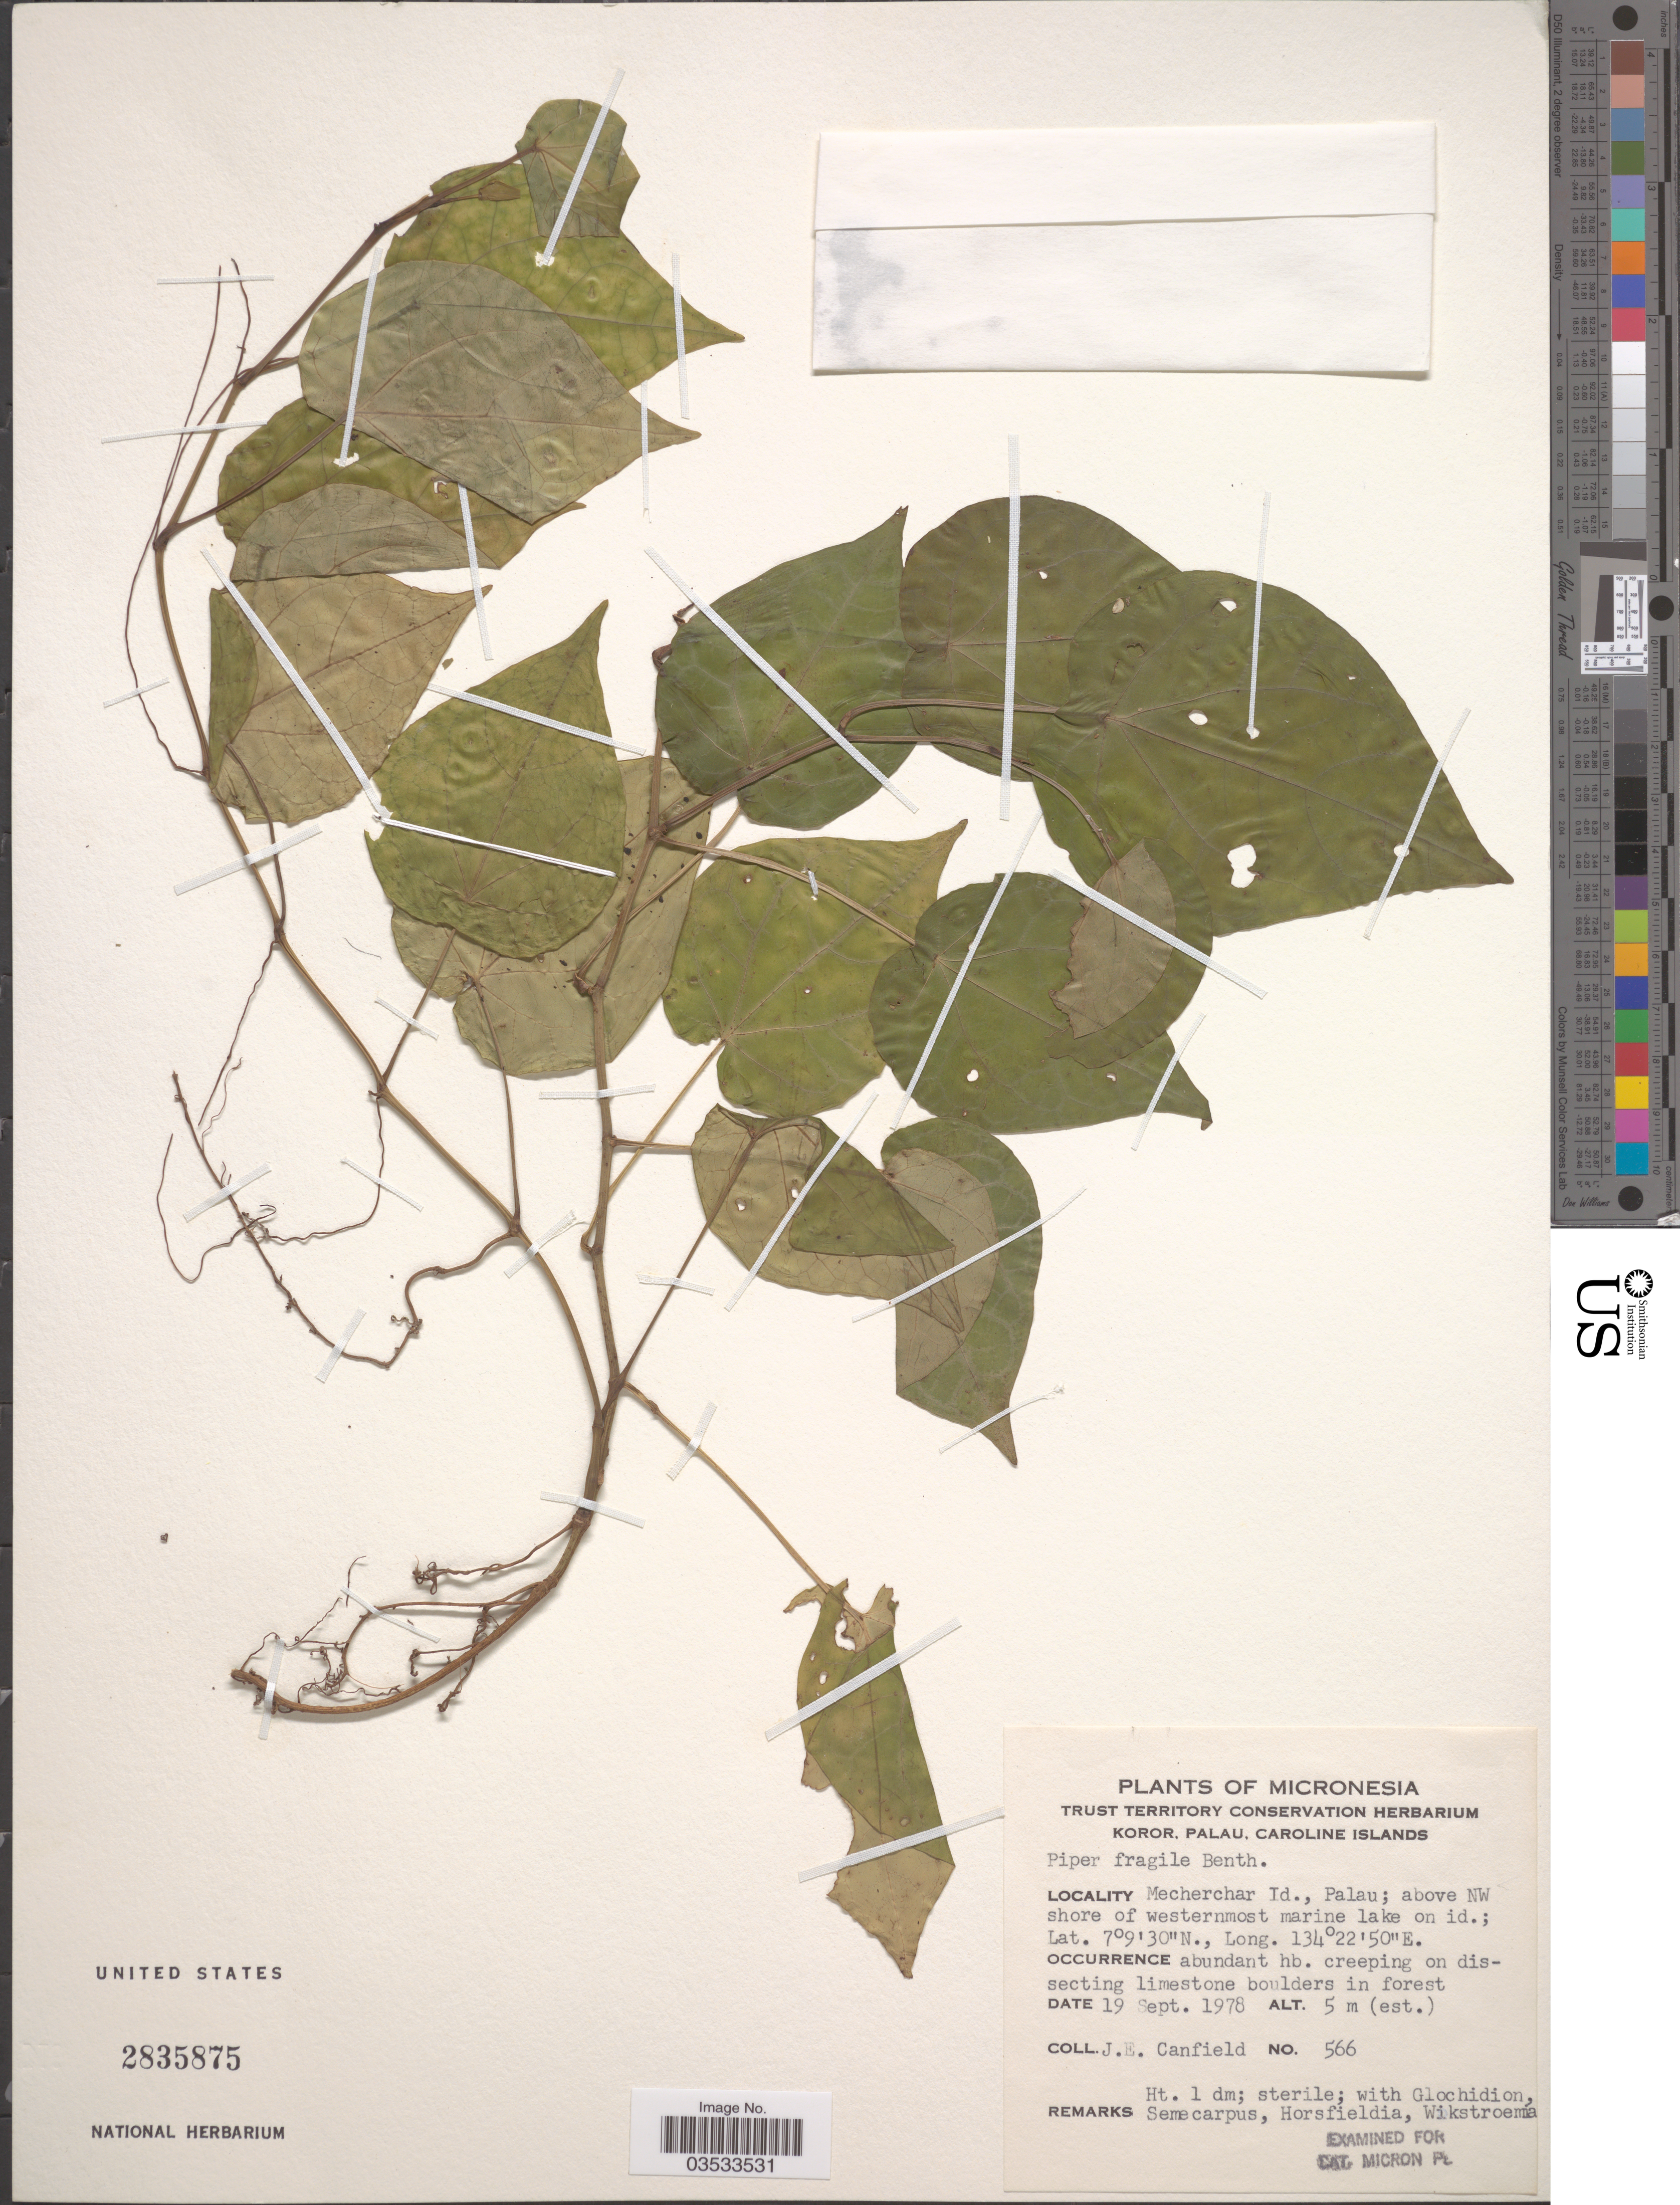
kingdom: Plantae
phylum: Tracheophyta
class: Magnoliopsida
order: Piperales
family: Piperaceae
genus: Piper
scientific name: Piper fragile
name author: Benth.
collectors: J. E. Canfield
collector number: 566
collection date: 1978-09-19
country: Palau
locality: Micronesia. Mecherchar Id., Palau; above NW shore of westernmost marine lake on id.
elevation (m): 5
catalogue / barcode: US 2835875